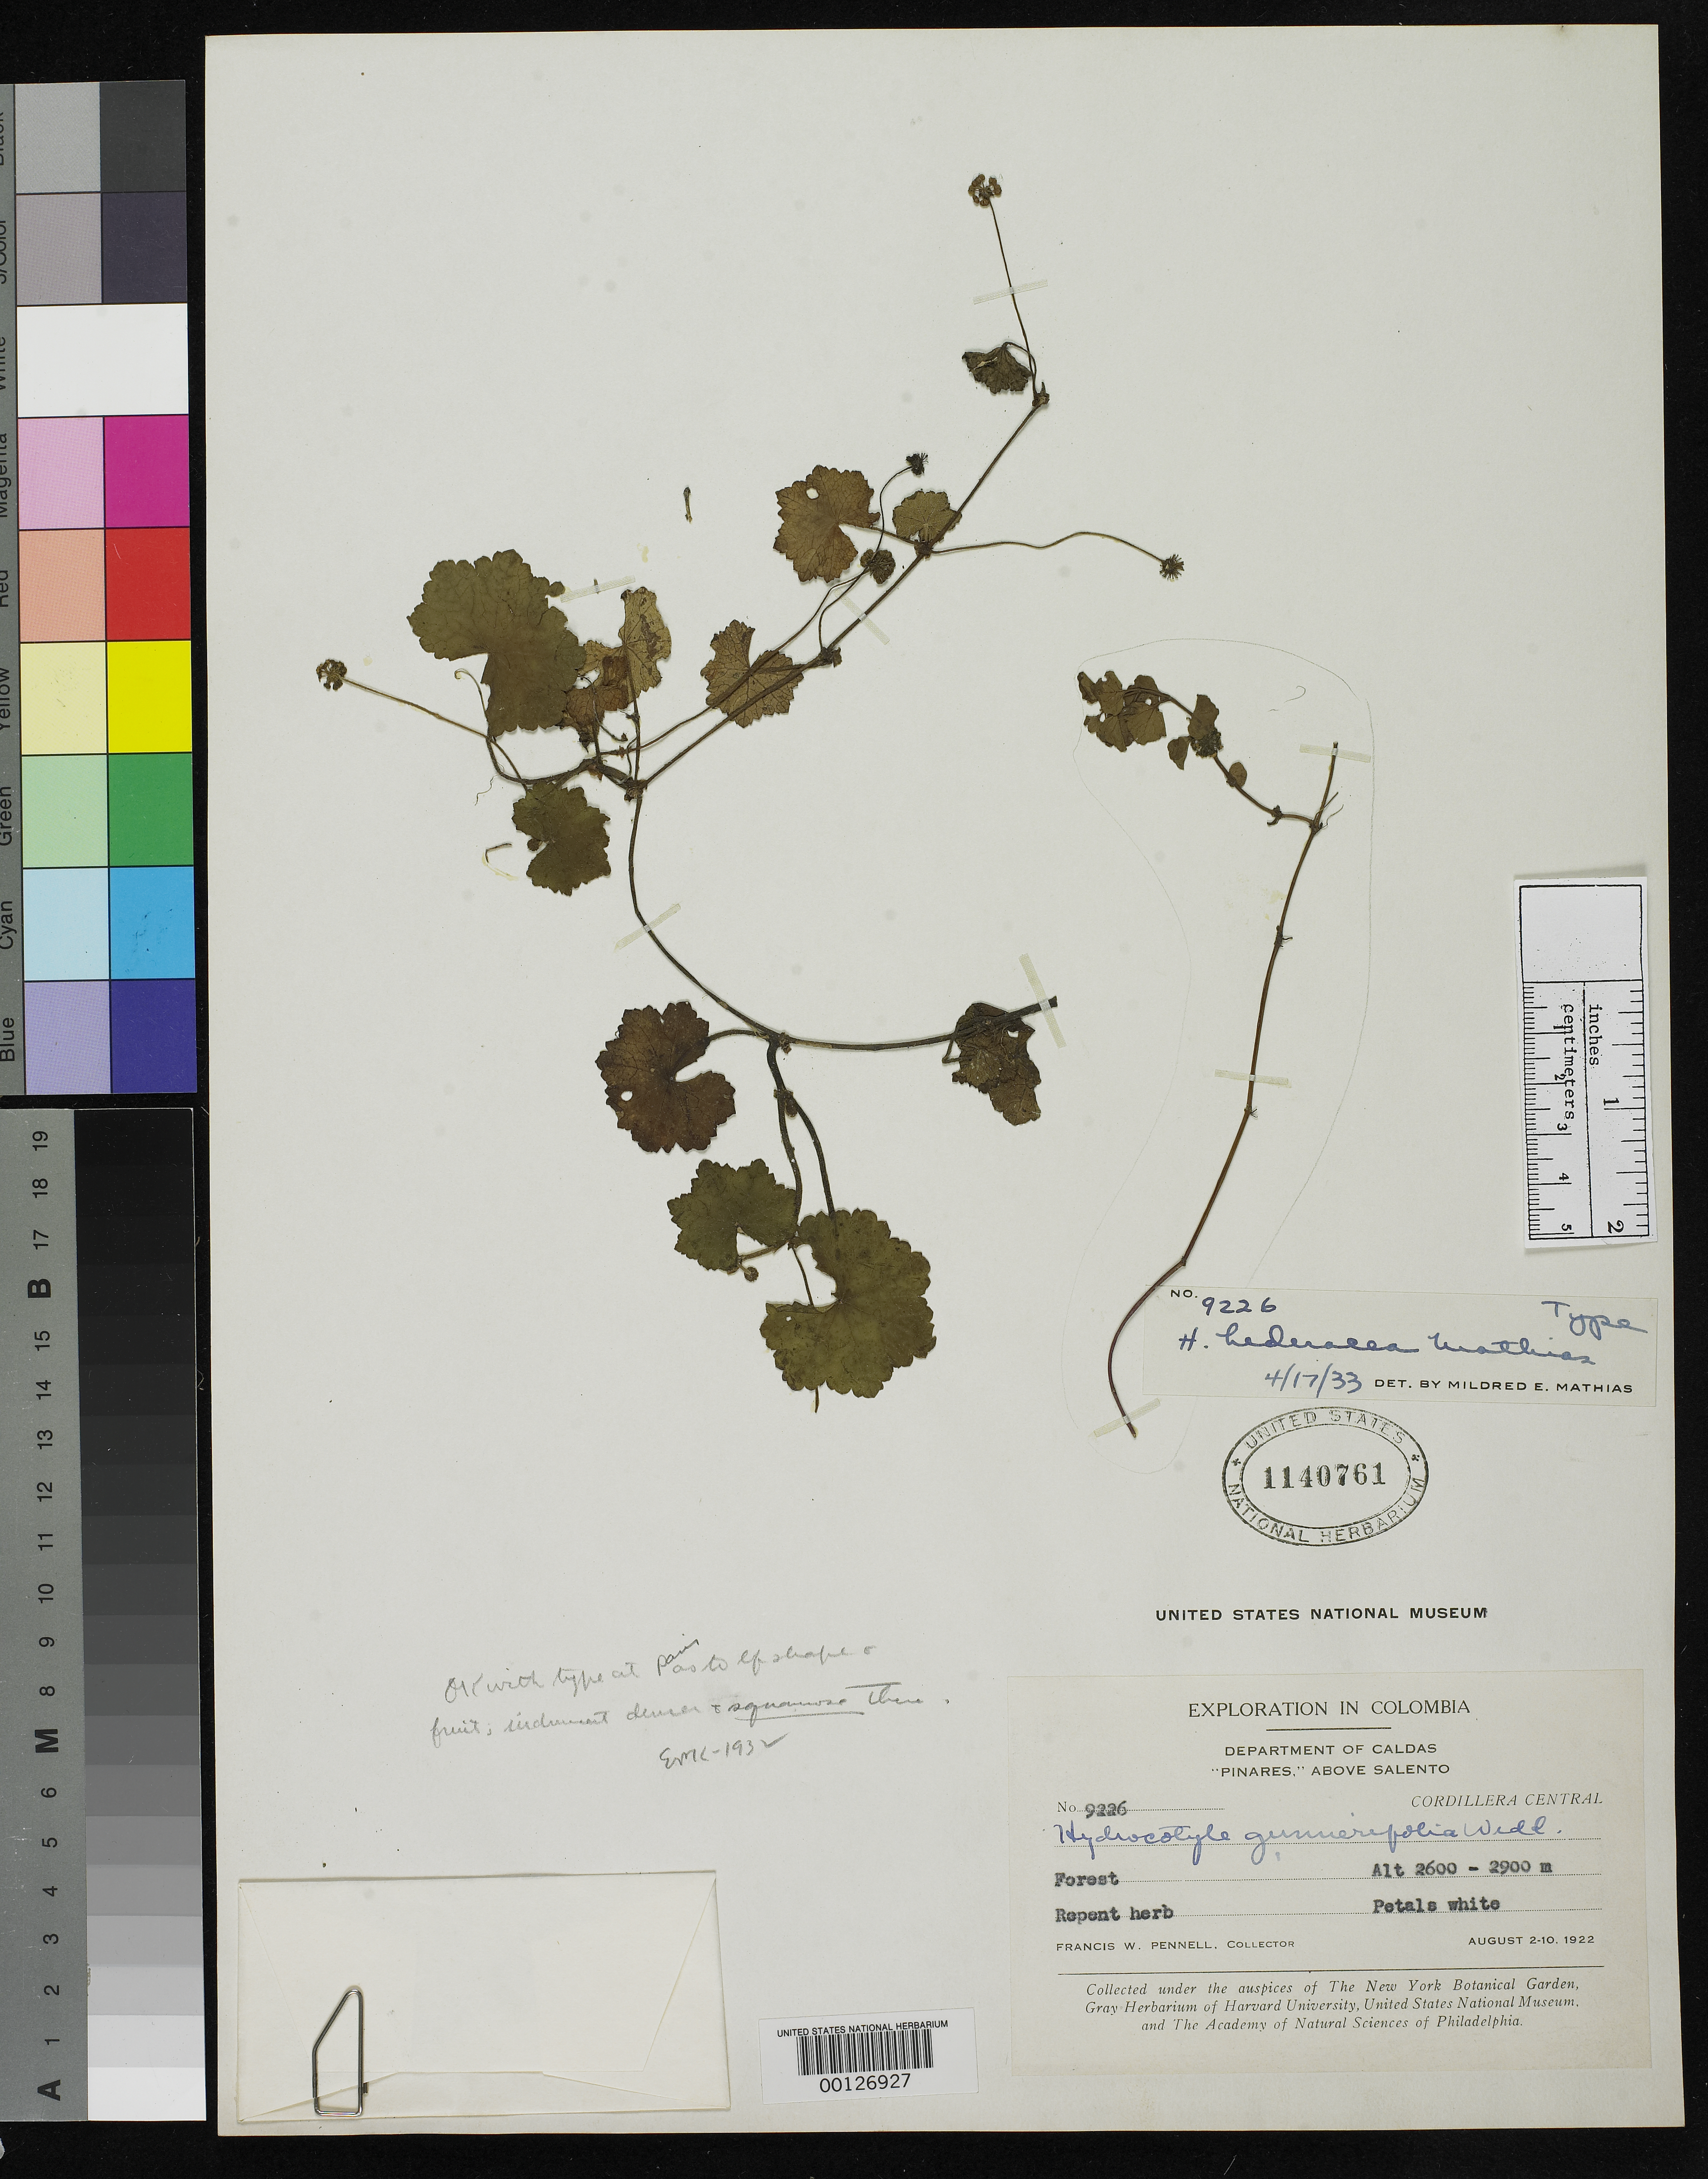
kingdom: Plantae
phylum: Tracheophyta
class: Magnoliopsida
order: Apiales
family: Araliaceae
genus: Hydrocotyle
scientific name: Hydrocotyle hederacea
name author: Mathias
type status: Holotype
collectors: F. W. Pennell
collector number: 9226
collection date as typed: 02 Aug 1922 to 10 Aug 1922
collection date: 1922-08-02/1922-08-10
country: Colombia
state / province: Caldas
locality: "Pinares" above Salento.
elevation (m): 2600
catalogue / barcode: US 1140761